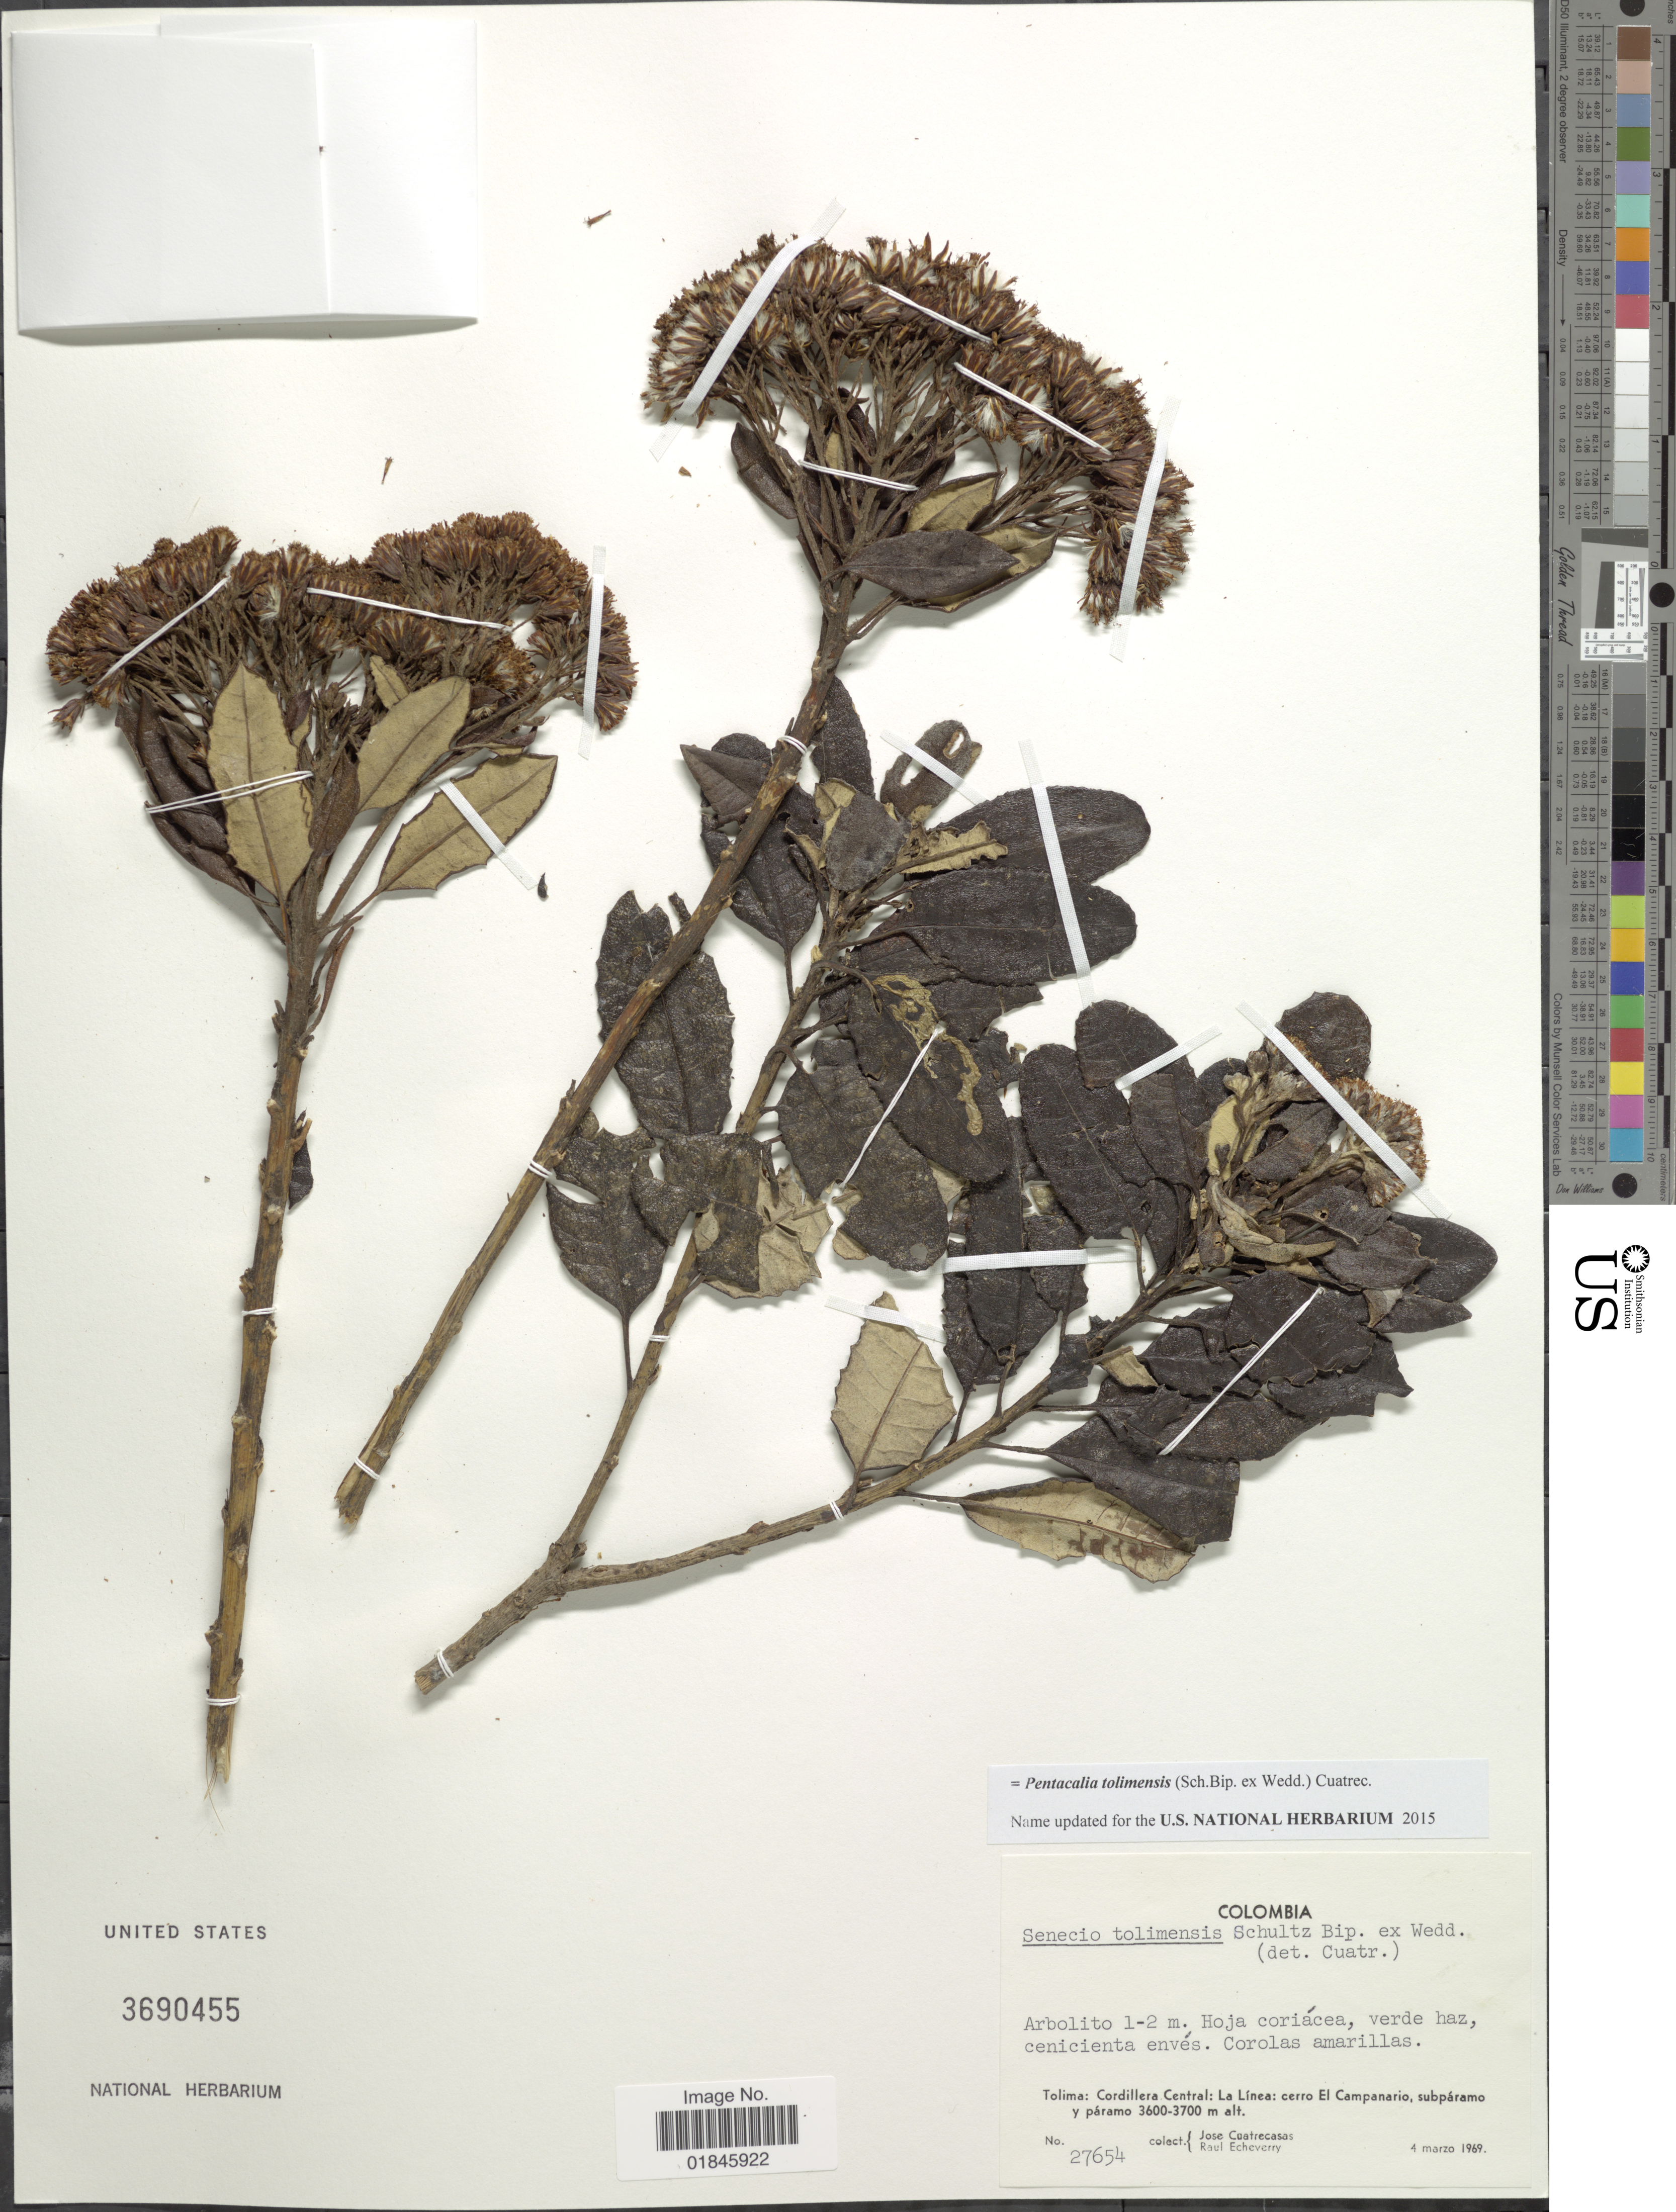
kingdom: Plantae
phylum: Tracheophyta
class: Magnoliopsida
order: Asterales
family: Asteraceae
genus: Pentacalia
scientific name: Pentacalia tolimensis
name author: (Sch. Bip. ex Wedd.) Cuatrec.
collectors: J. Cuatrecasas & R. Echeverry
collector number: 27654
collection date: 1969-03-04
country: Colombia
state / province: Tolima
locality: Tolima: Cordillera Central: La Línea: cerco El Campanario, subpáramo y p5ramo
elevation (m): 3600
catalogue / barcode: US 3690455